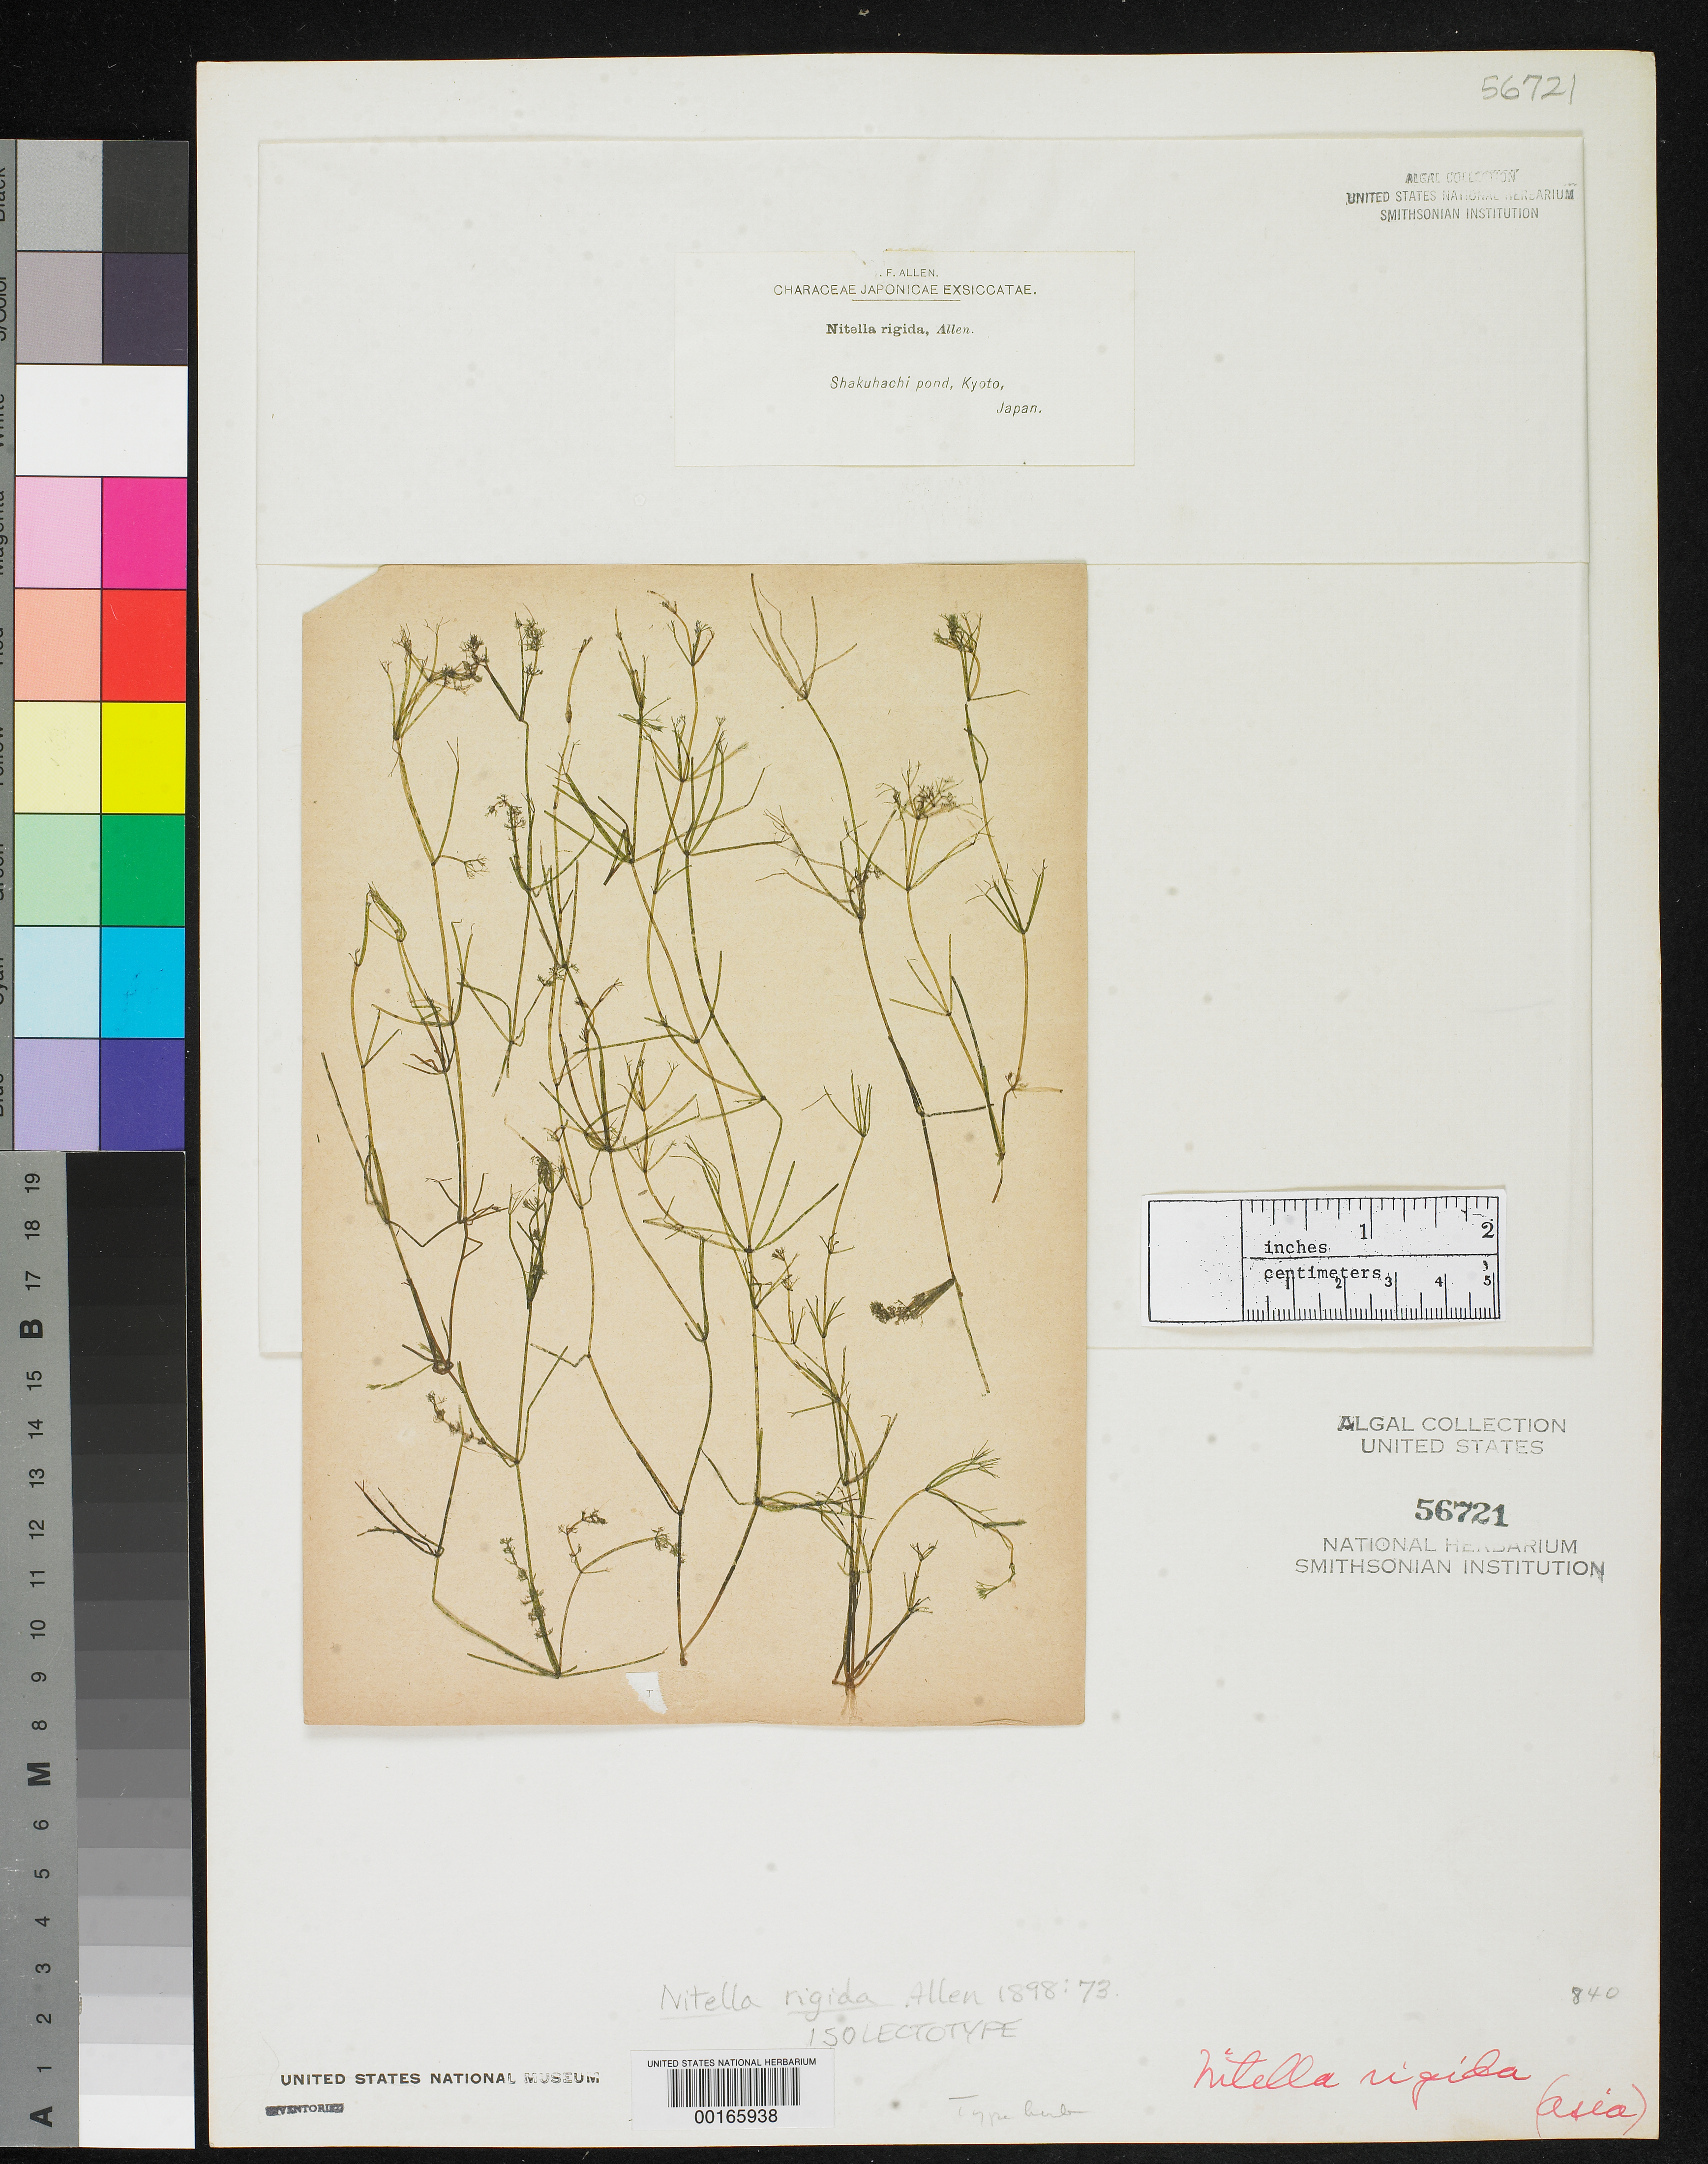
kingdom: Plantae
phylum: Charophyta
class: Charophyceae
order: Charales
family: Characeae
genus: Nitella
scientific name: Nitella rigida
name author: Allen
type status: Isolectotype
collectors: K. Saito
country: Japan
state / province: Kyoto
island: Honshu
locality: Kyoto, Shakuhachi Pond.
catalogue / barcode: US 56721